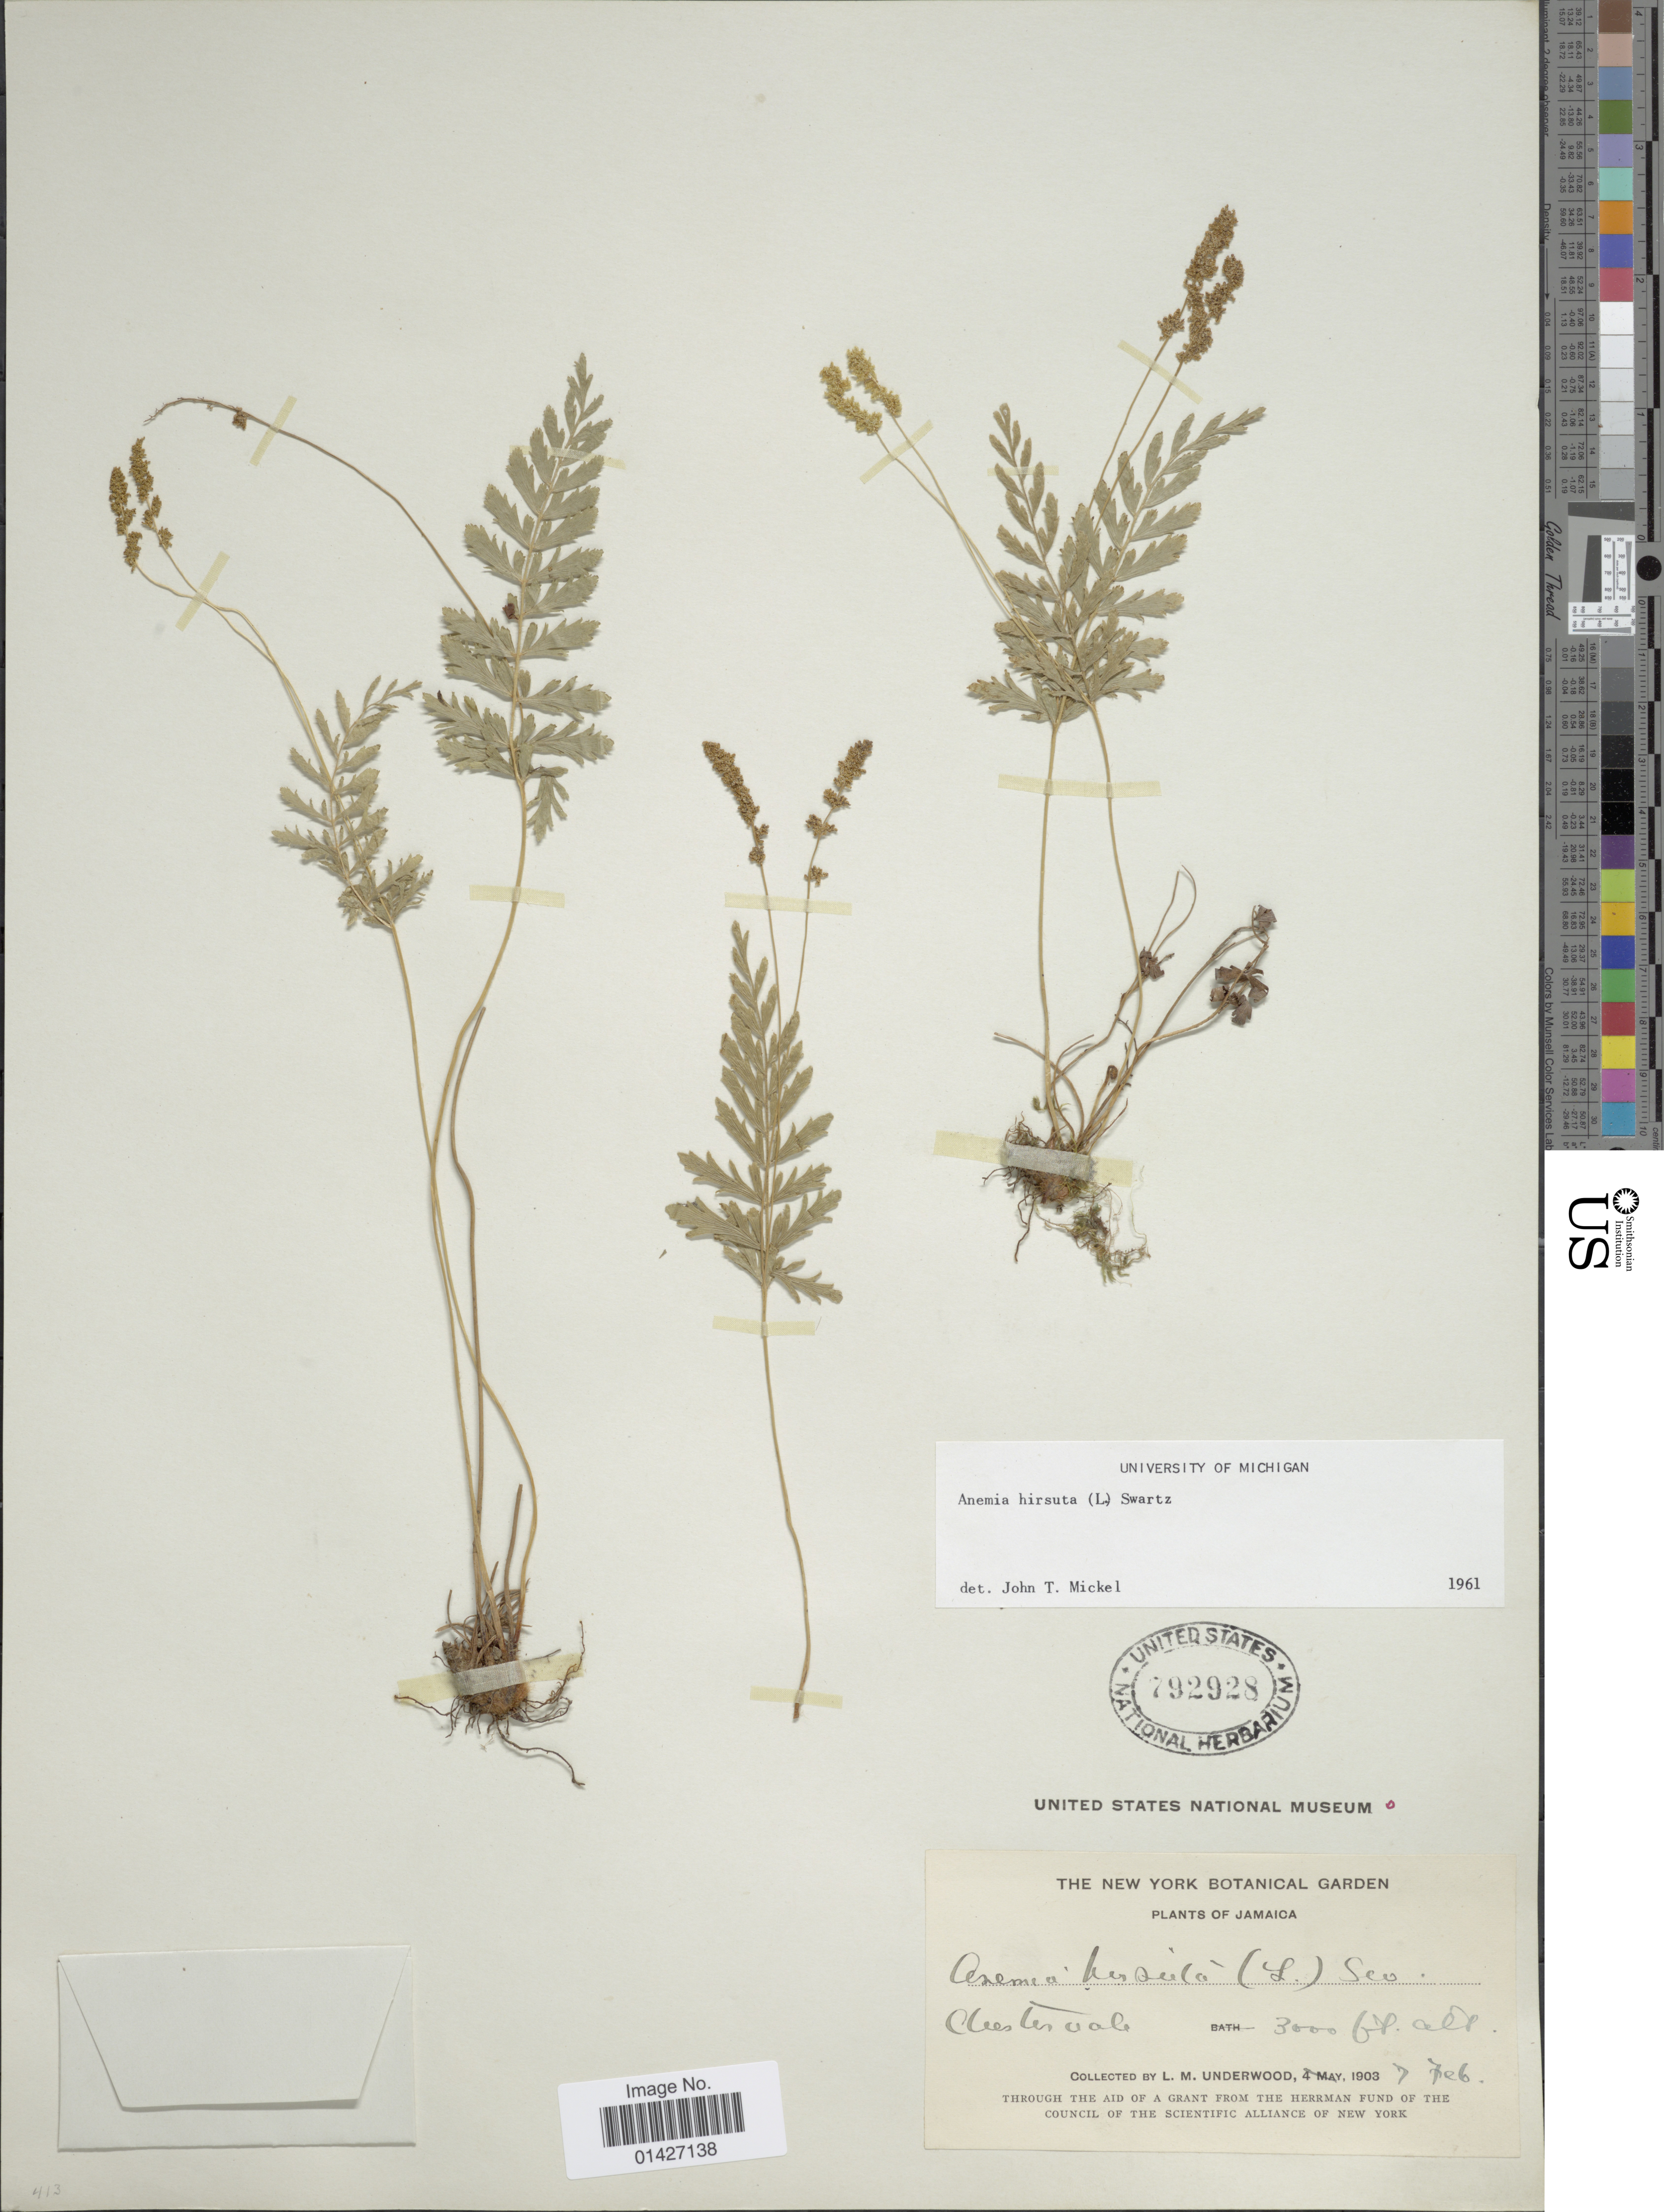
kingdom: Plantae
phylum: Tracheophyta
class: Polypodiopsida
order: Schizaeales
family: Anemiaceae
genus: Anemia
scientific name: Anemia hirsuta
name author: (L.) Sw.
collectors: L. M. Underwood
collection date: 1903-02-07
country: Jamaica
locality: Chestervale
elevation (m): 914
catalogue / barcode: US 792928